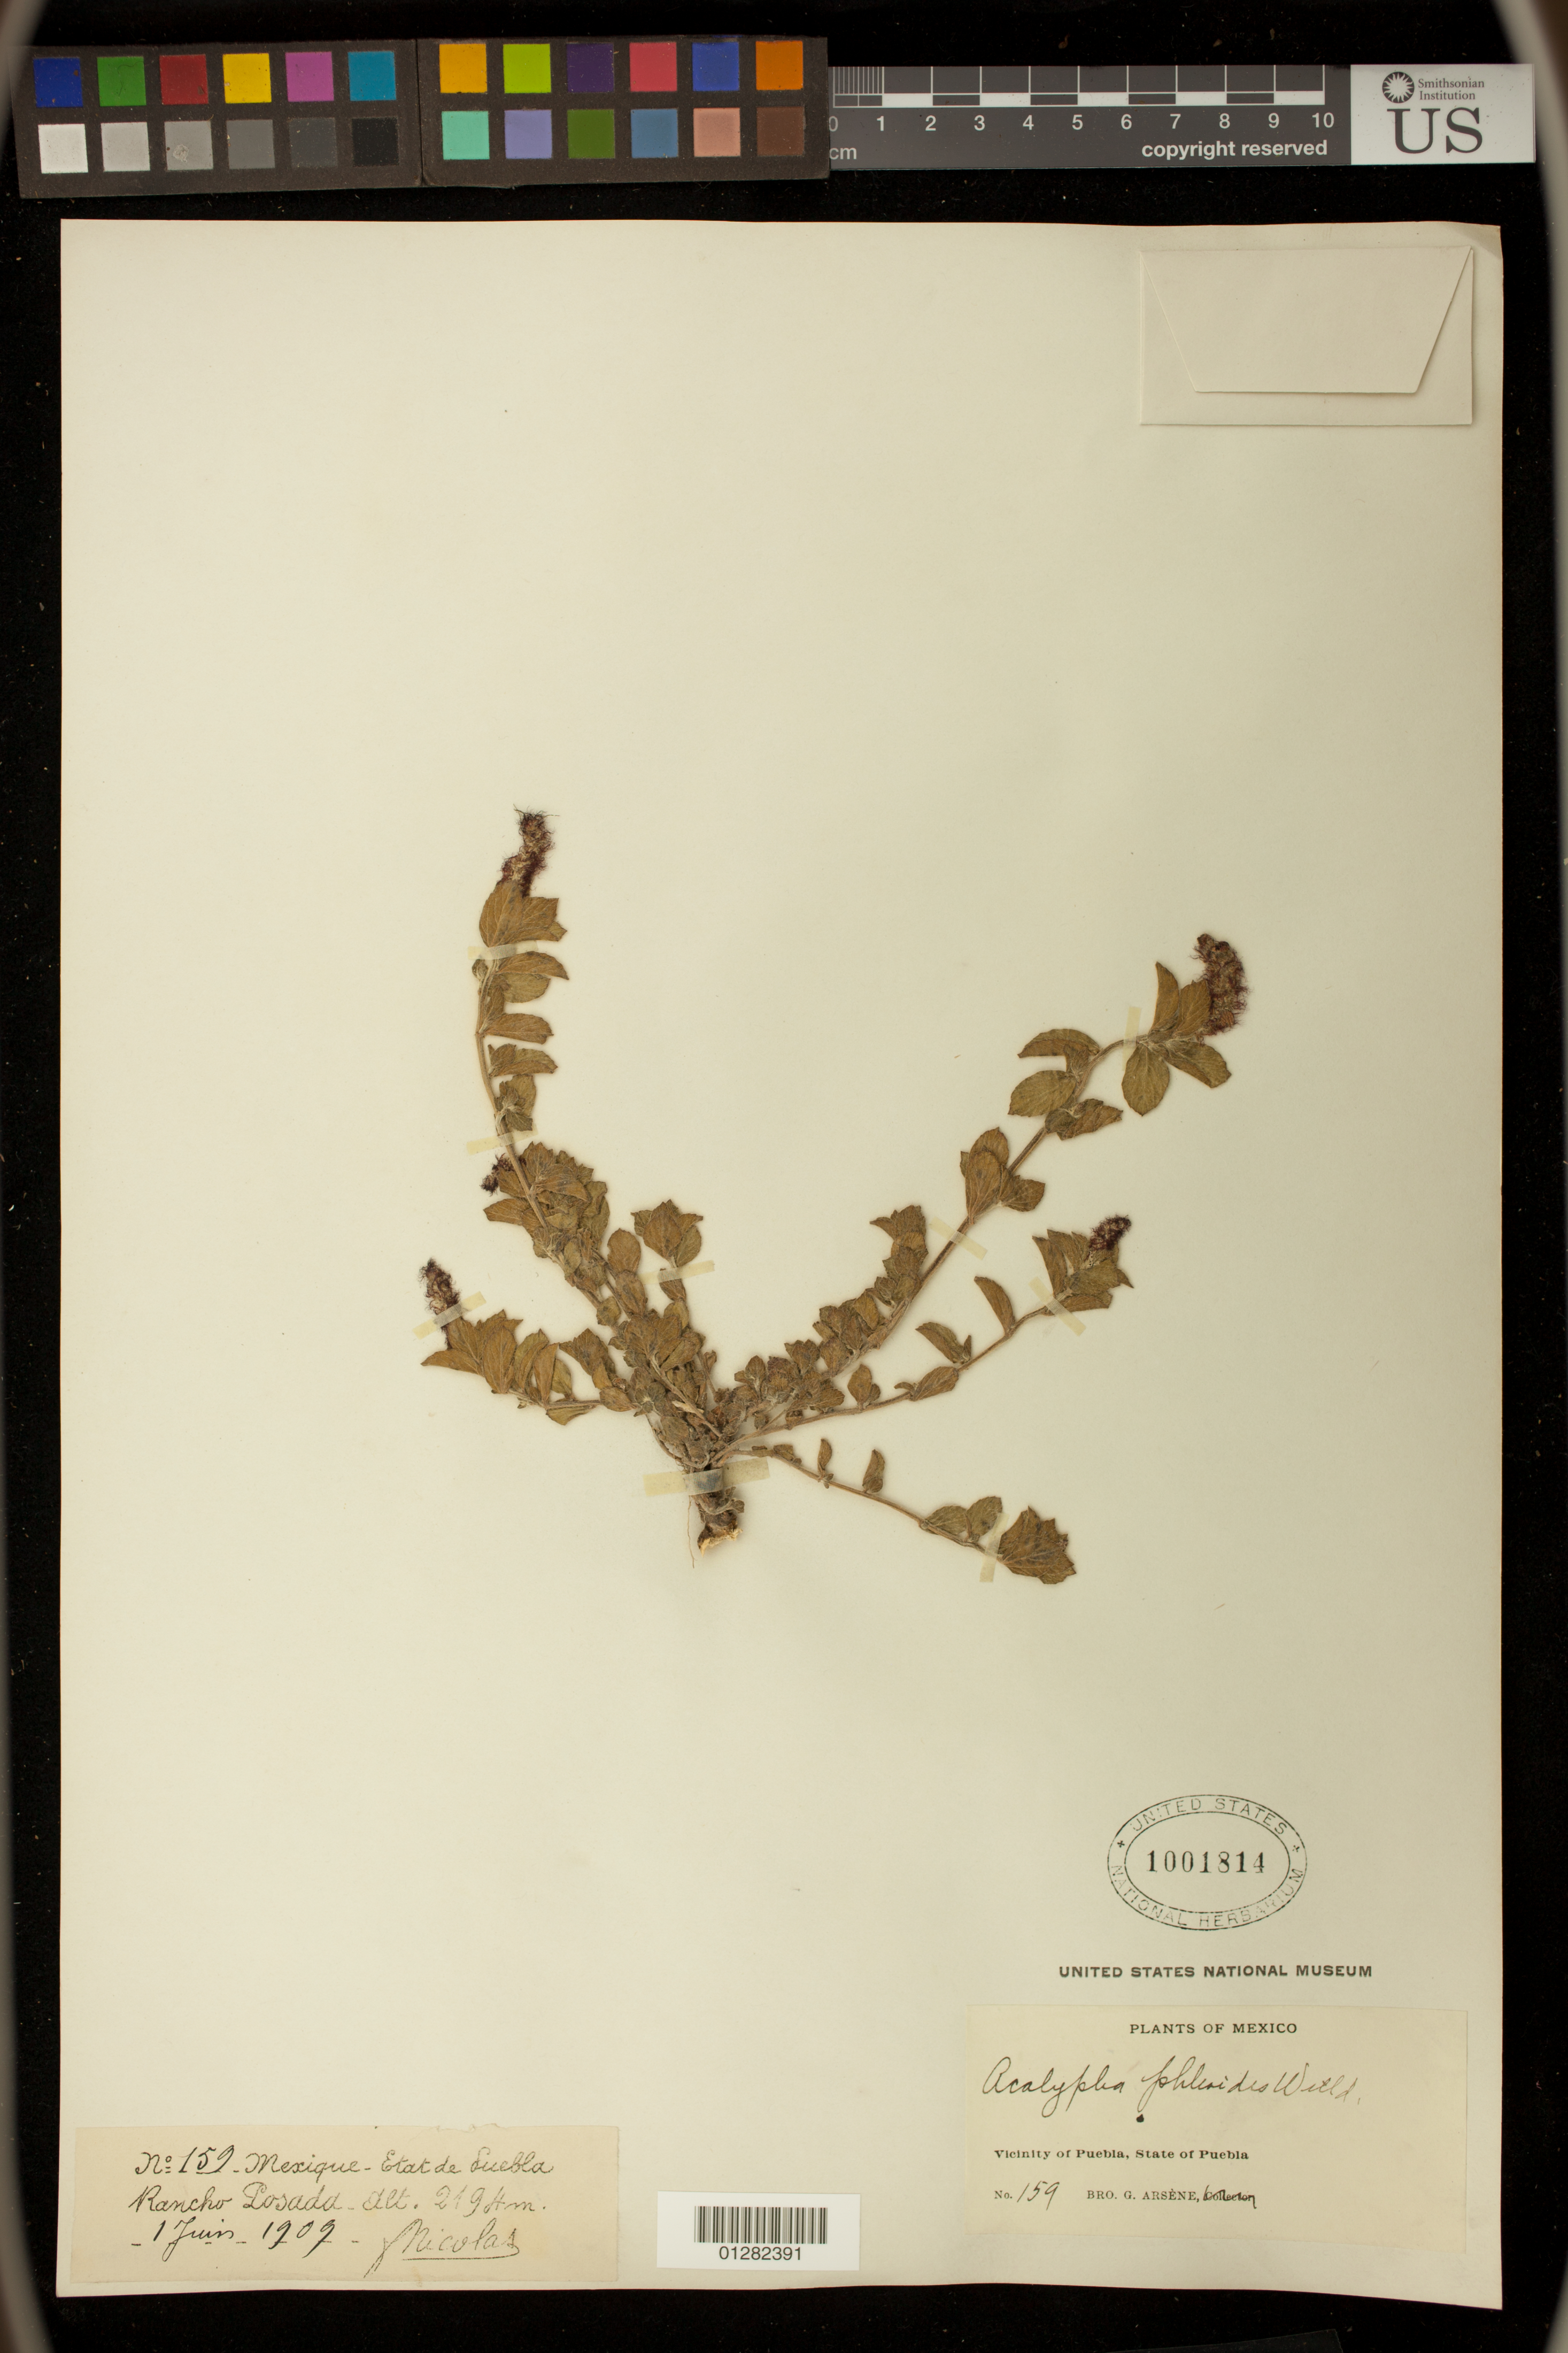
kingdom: Plantae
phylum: Tracheophyta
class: Magnoliopsida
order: Malpighiales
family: Euphorbiaceae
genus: Acalypha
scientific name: Acalypha phleoides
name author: Cav.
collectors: Bro. G. Arsène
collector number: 159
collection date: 1909-06-01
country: Mexico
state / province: Puebla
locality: Vicinity of Puebla, Rancho Posada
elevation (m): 2194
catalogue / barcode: US 1001814